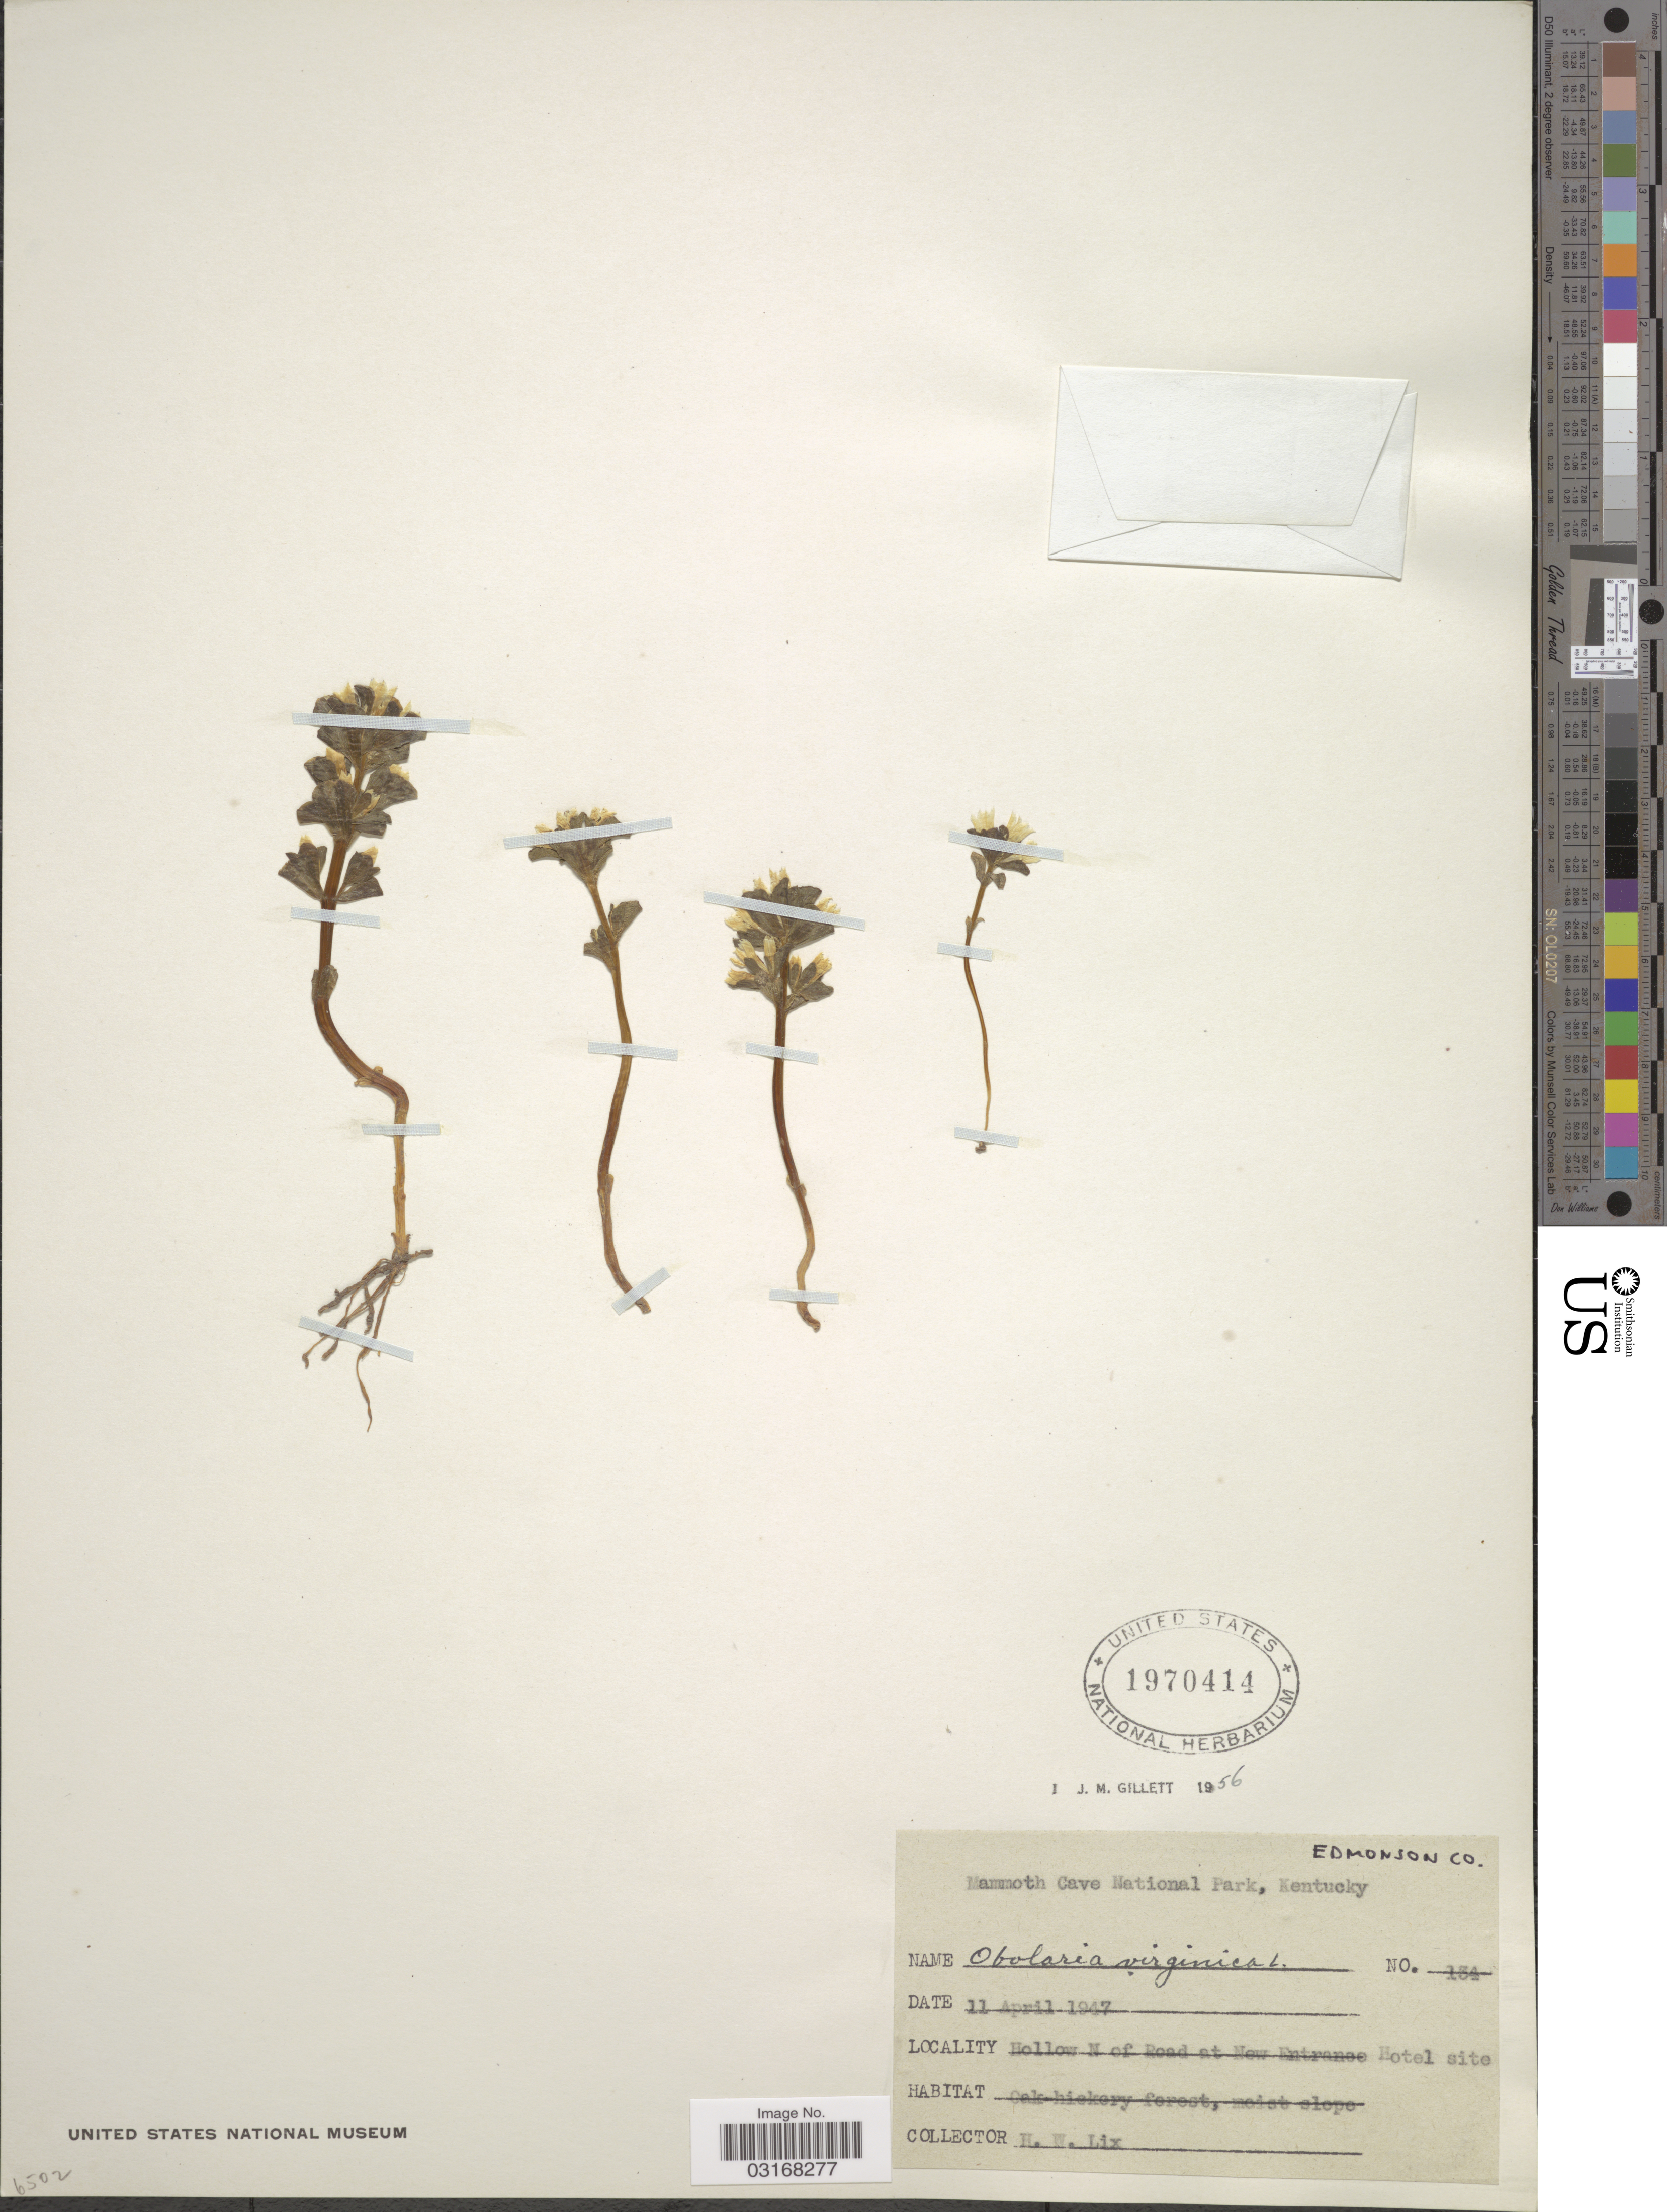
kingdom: Plantae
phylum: Tracheophyta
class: Magnoliopsida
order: Gentianales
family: Gentianaceae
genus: Obolaria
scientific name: Obolaria virginica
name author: L.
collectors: H. W. Lix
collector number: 134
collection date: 1947-04-11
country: United States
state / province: Kentucky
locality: Edmonson Co. Mammoth Cave National Park. Hollow N of Road at New Entrance Hotel site.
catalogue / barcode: US 1970414